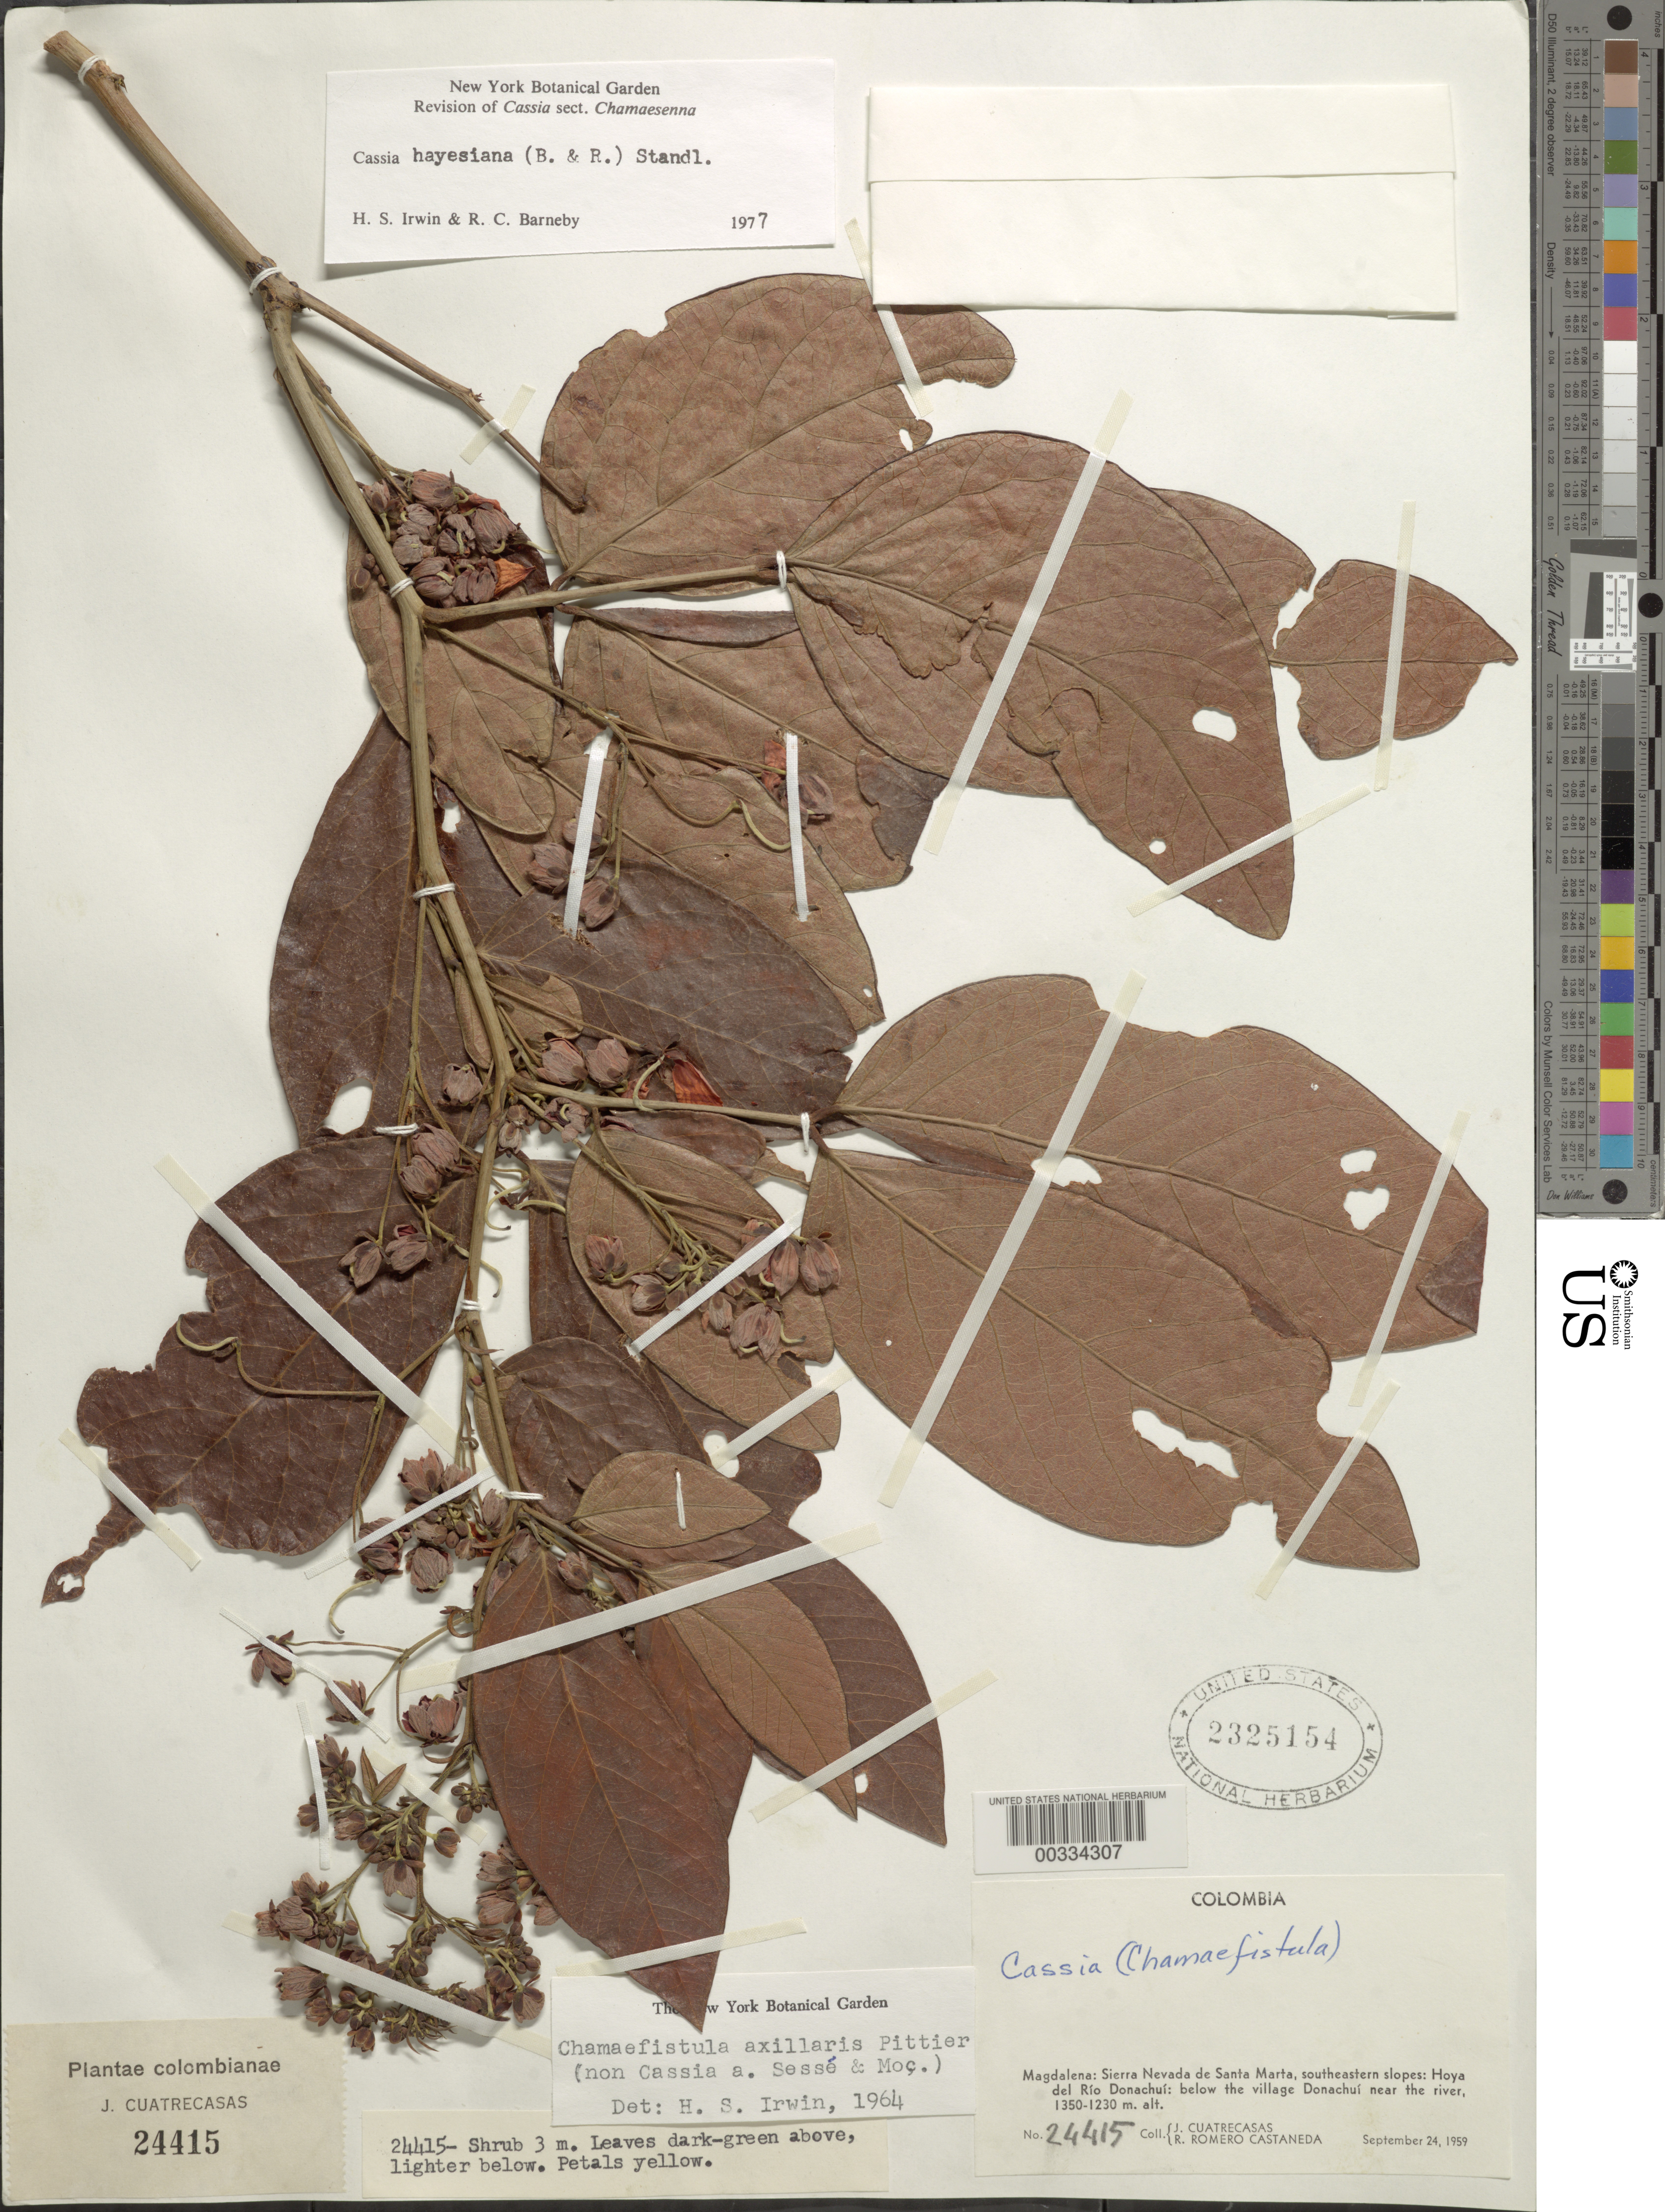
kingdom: Plantae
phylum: Tracheophyta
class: Magnoliopsida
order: Fabales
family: Fabaceae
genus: Senna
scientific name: Senna hayesiana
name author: (Britton & Rose) H.S. Irwin & Barneby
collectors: J. Cuatrecasas & R. Romero Castañeda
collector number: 24415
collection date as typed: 24 Sep 1959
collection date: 1959-09-24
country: Colombia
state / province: Magdalena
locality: Sierra Nevada de Santa Marta, SE slopes; Hoya del Rio Donachui, below the village Donachui near the river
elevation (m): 1230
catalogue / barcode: US 2325154